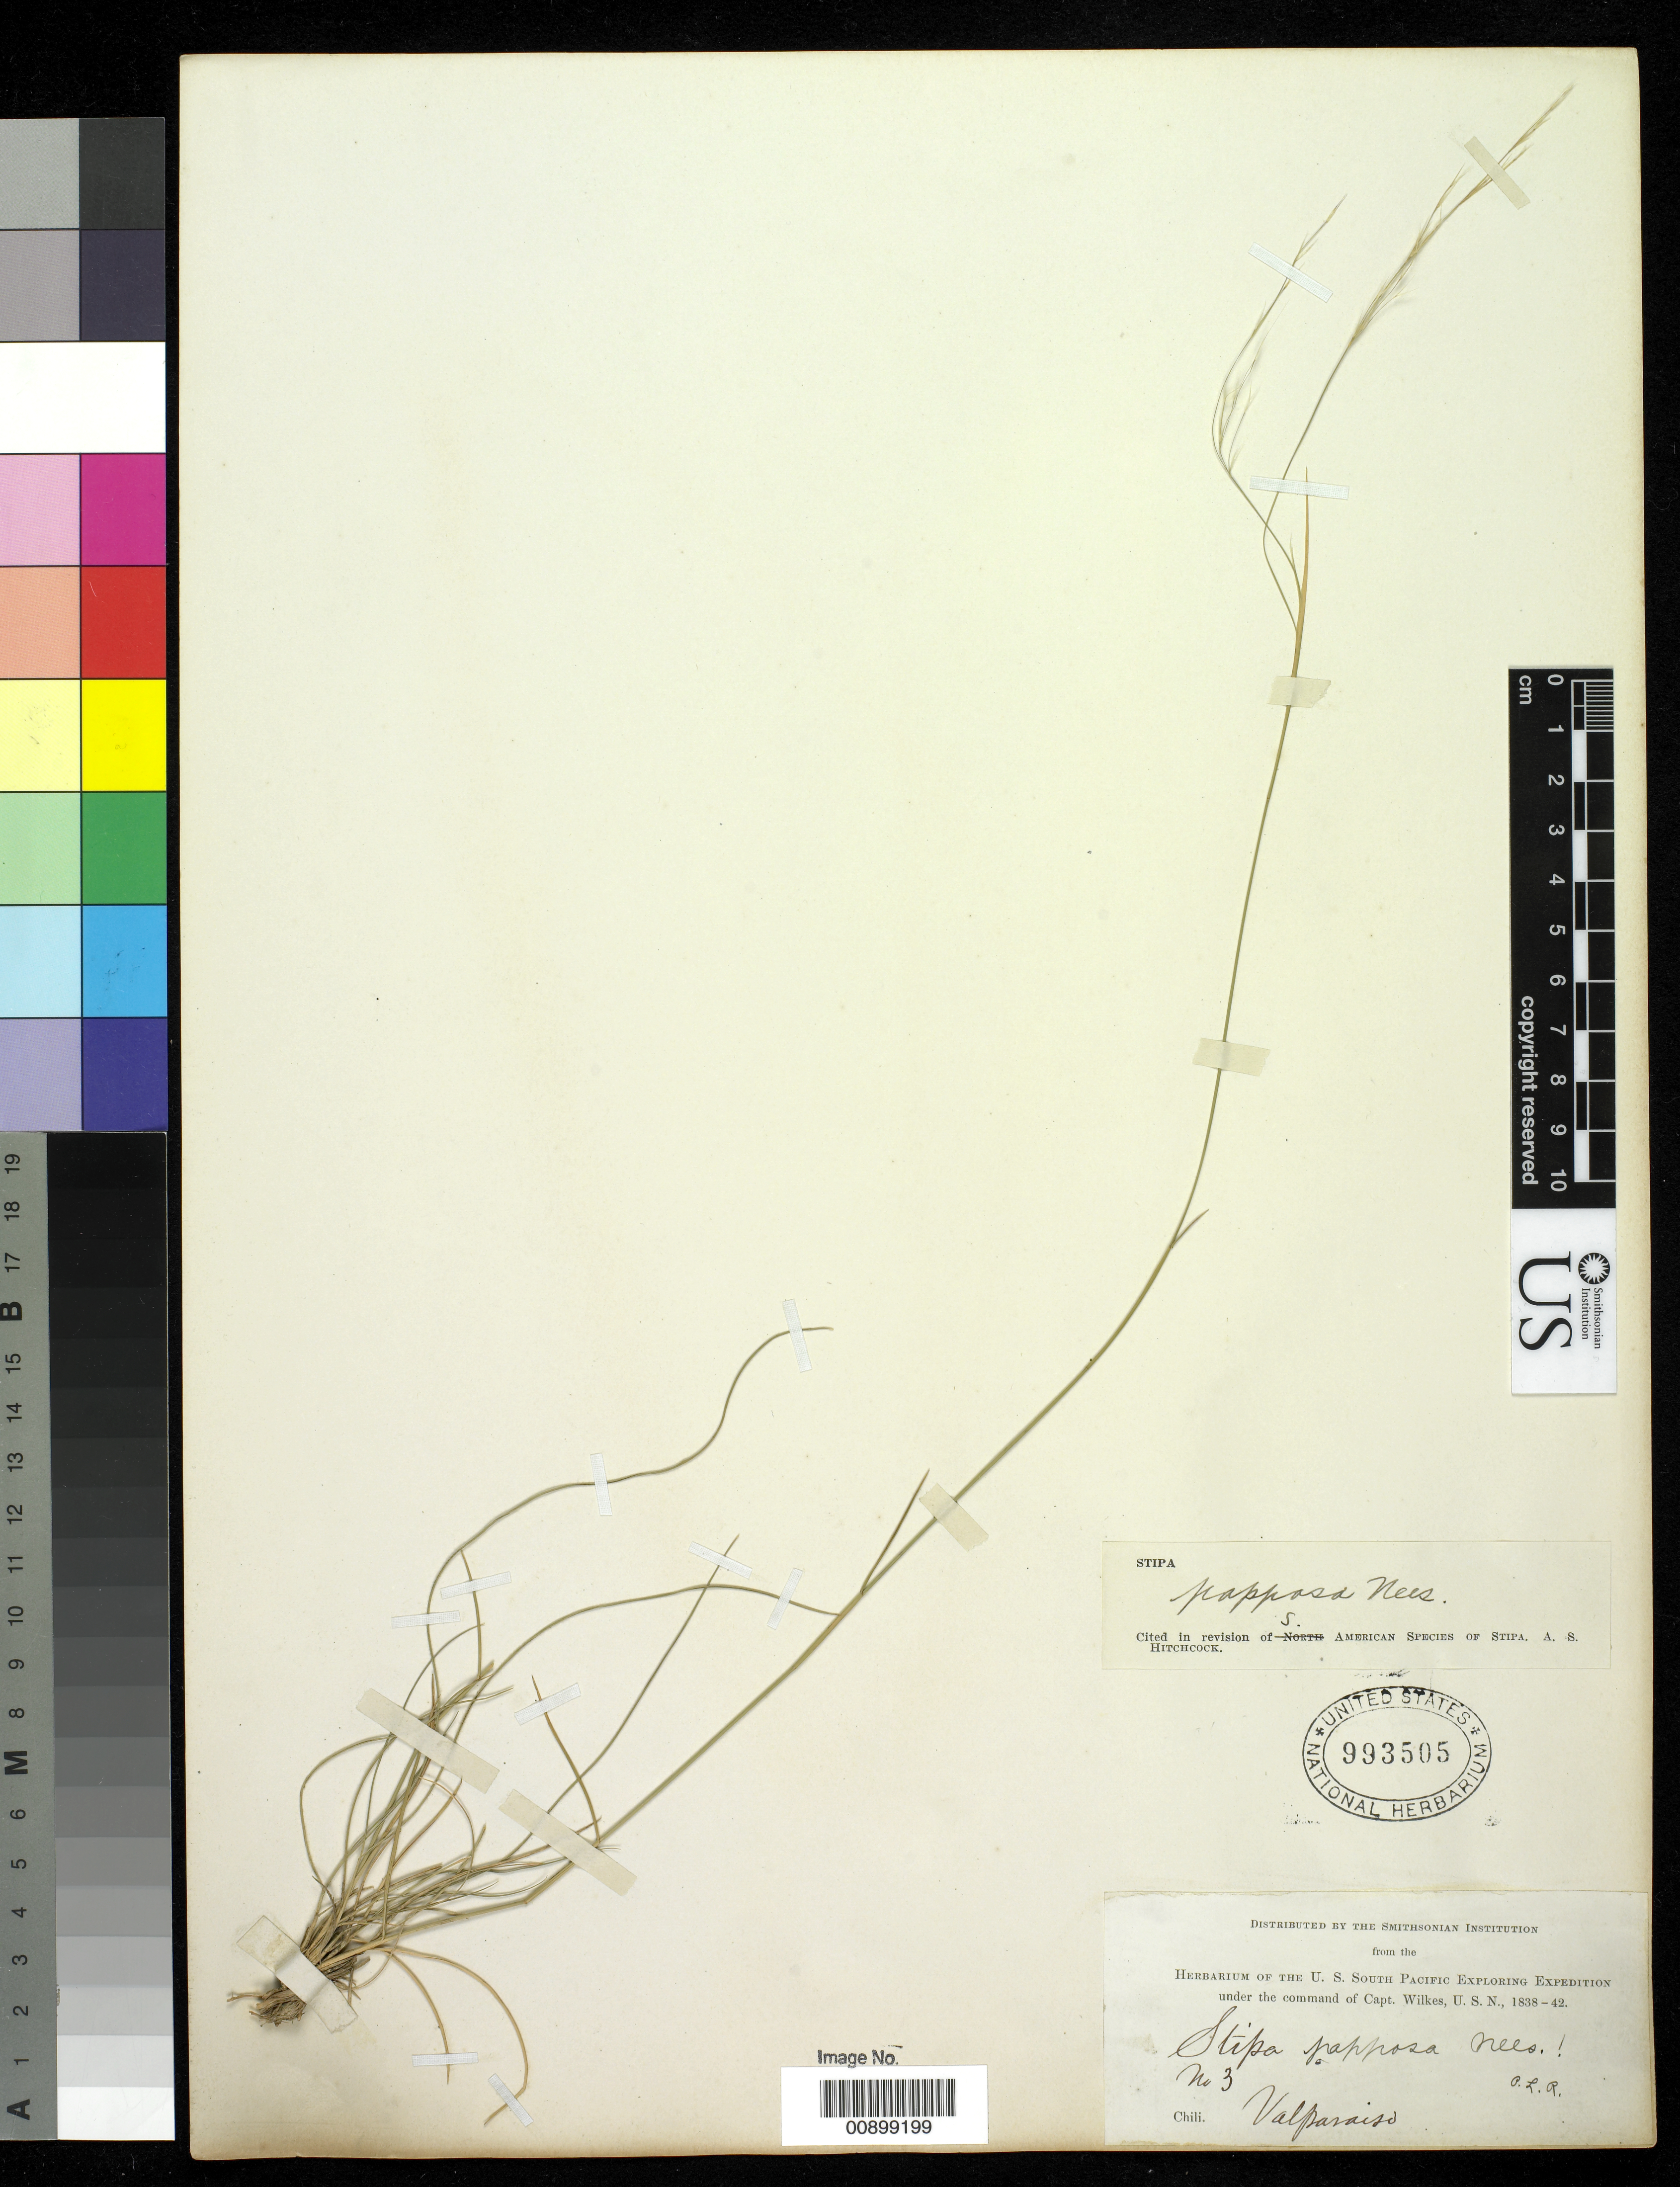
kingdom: Plantae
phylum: Tracheophyta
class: Liliopsida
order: Poales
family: Poaceae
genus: Jarava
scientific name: Jarava plumosa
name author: (Spreng.) S.W.L. Jacobs & J. Everett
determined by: Poaceae Reorganization Project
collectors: Wilkes Explor. Exped.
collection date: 1838/1842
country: Chile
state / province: Valparaíso (V)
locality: Chili. Valparaiso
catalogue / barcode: US 993505